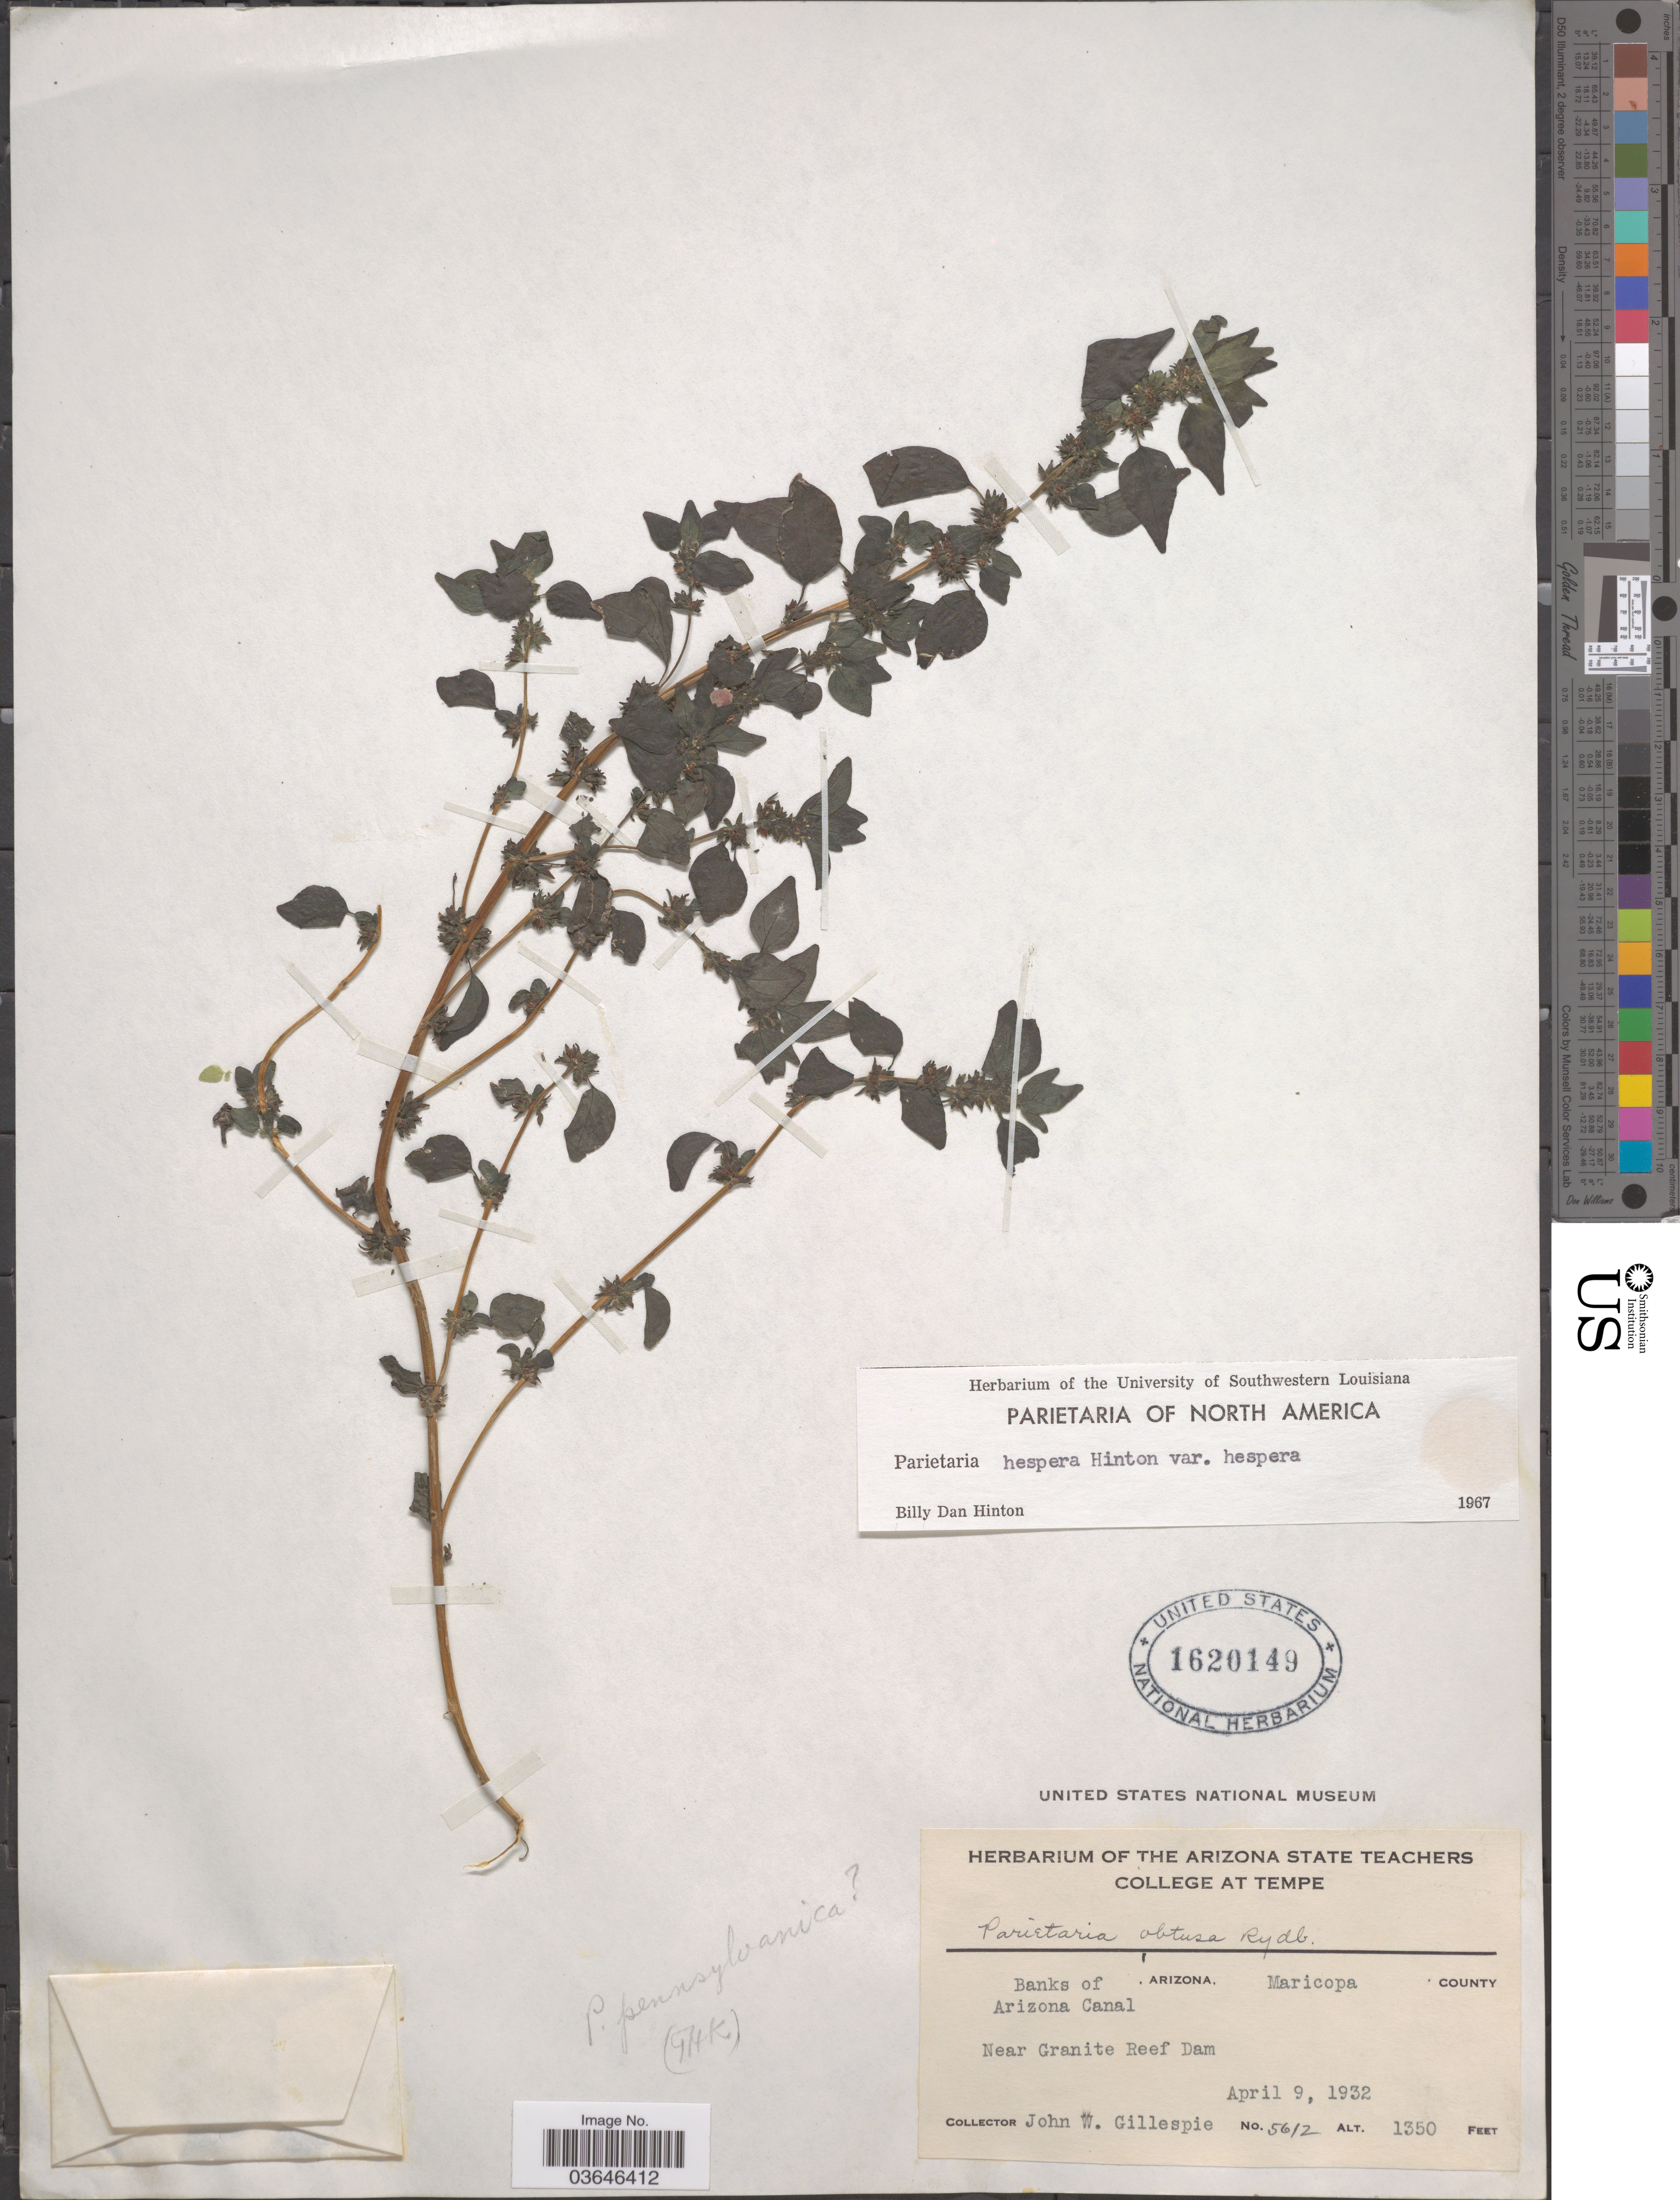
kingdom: Plantae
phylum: Tracheophyta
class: Magnoliopsida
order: Rosales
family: Urticaceae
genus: Parietaria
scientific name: Parietaria hespera var. hespera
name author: Hinton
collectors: J. W. Gillespie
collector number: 5612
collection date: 1932-04-09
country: United States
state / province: Arizona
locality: Banks of Arizona Canal, Maricopa County. Near Granite Reef Dam.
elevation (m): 411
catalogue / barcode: US 1620149